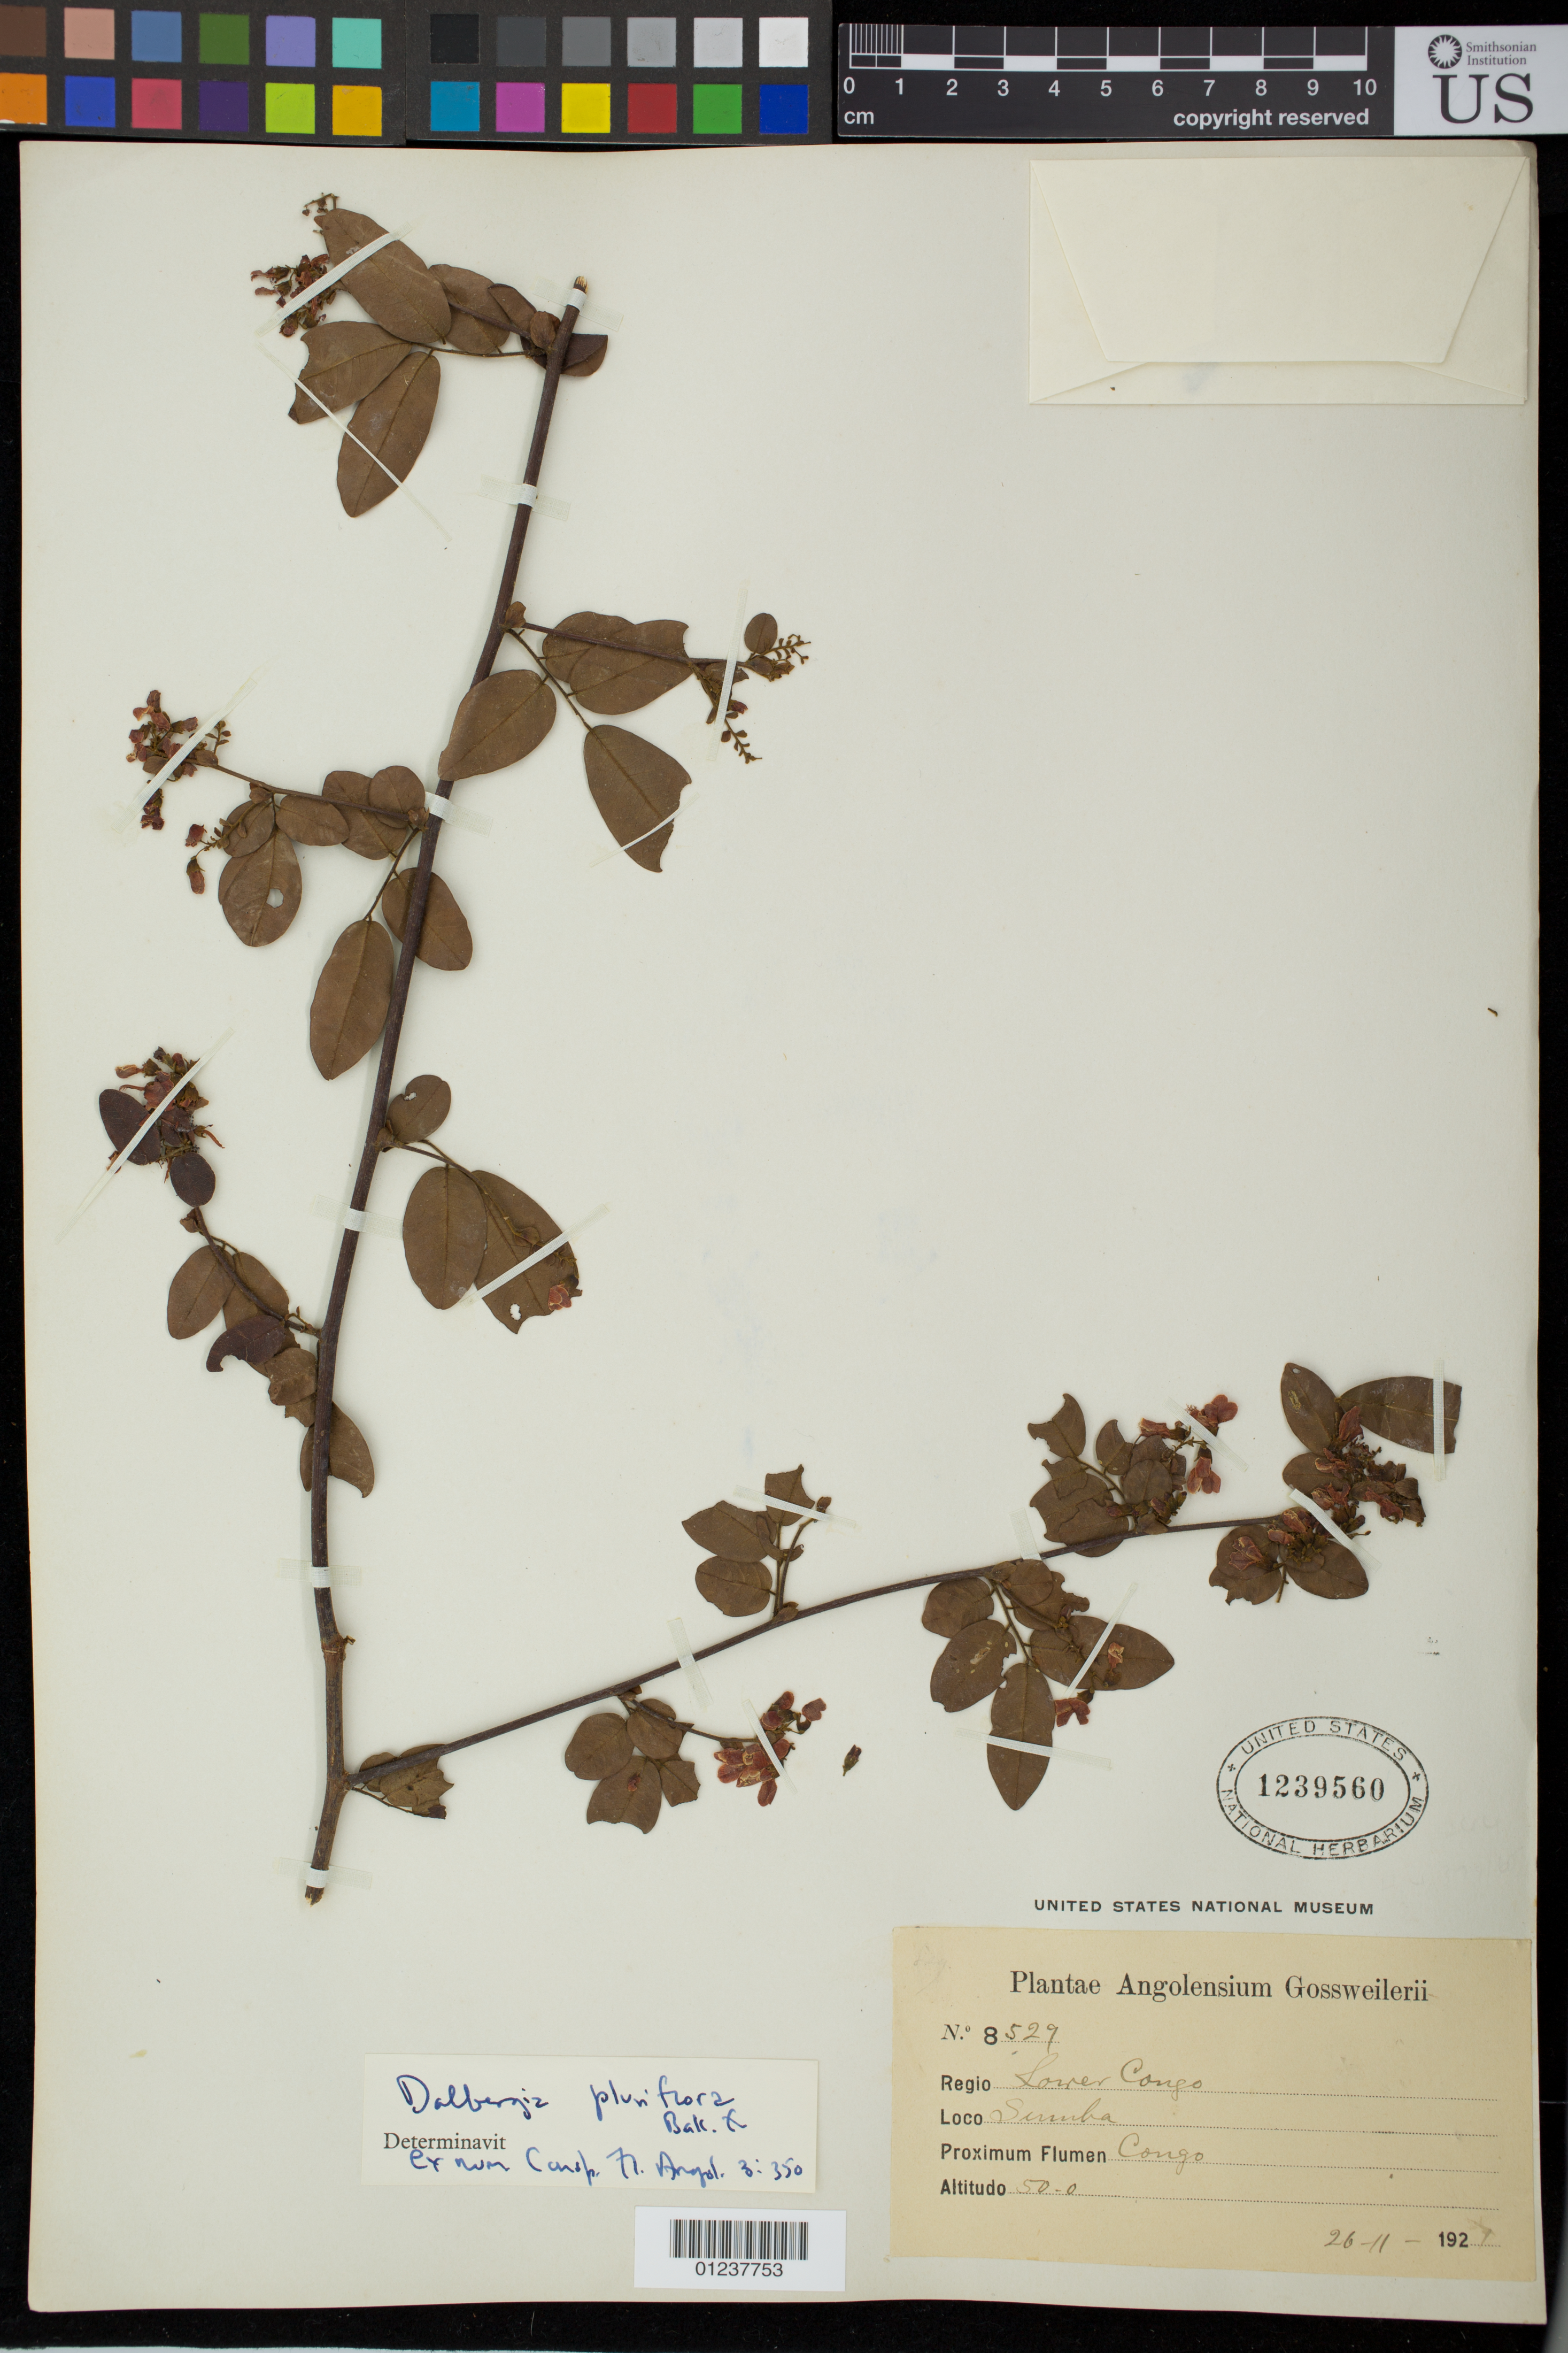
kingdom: Plantae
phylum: Tracheophyta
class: Magnoliopsida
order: Fabales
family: Fabaceae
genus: Dalbergia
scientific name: Dalbergia pluriflora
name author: Baker f.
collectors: -. Gossweiler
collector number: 8529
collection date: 1927-11-26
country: Angola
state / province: Zaire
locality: Lower Congo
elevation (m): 0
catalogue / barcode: US 1239560